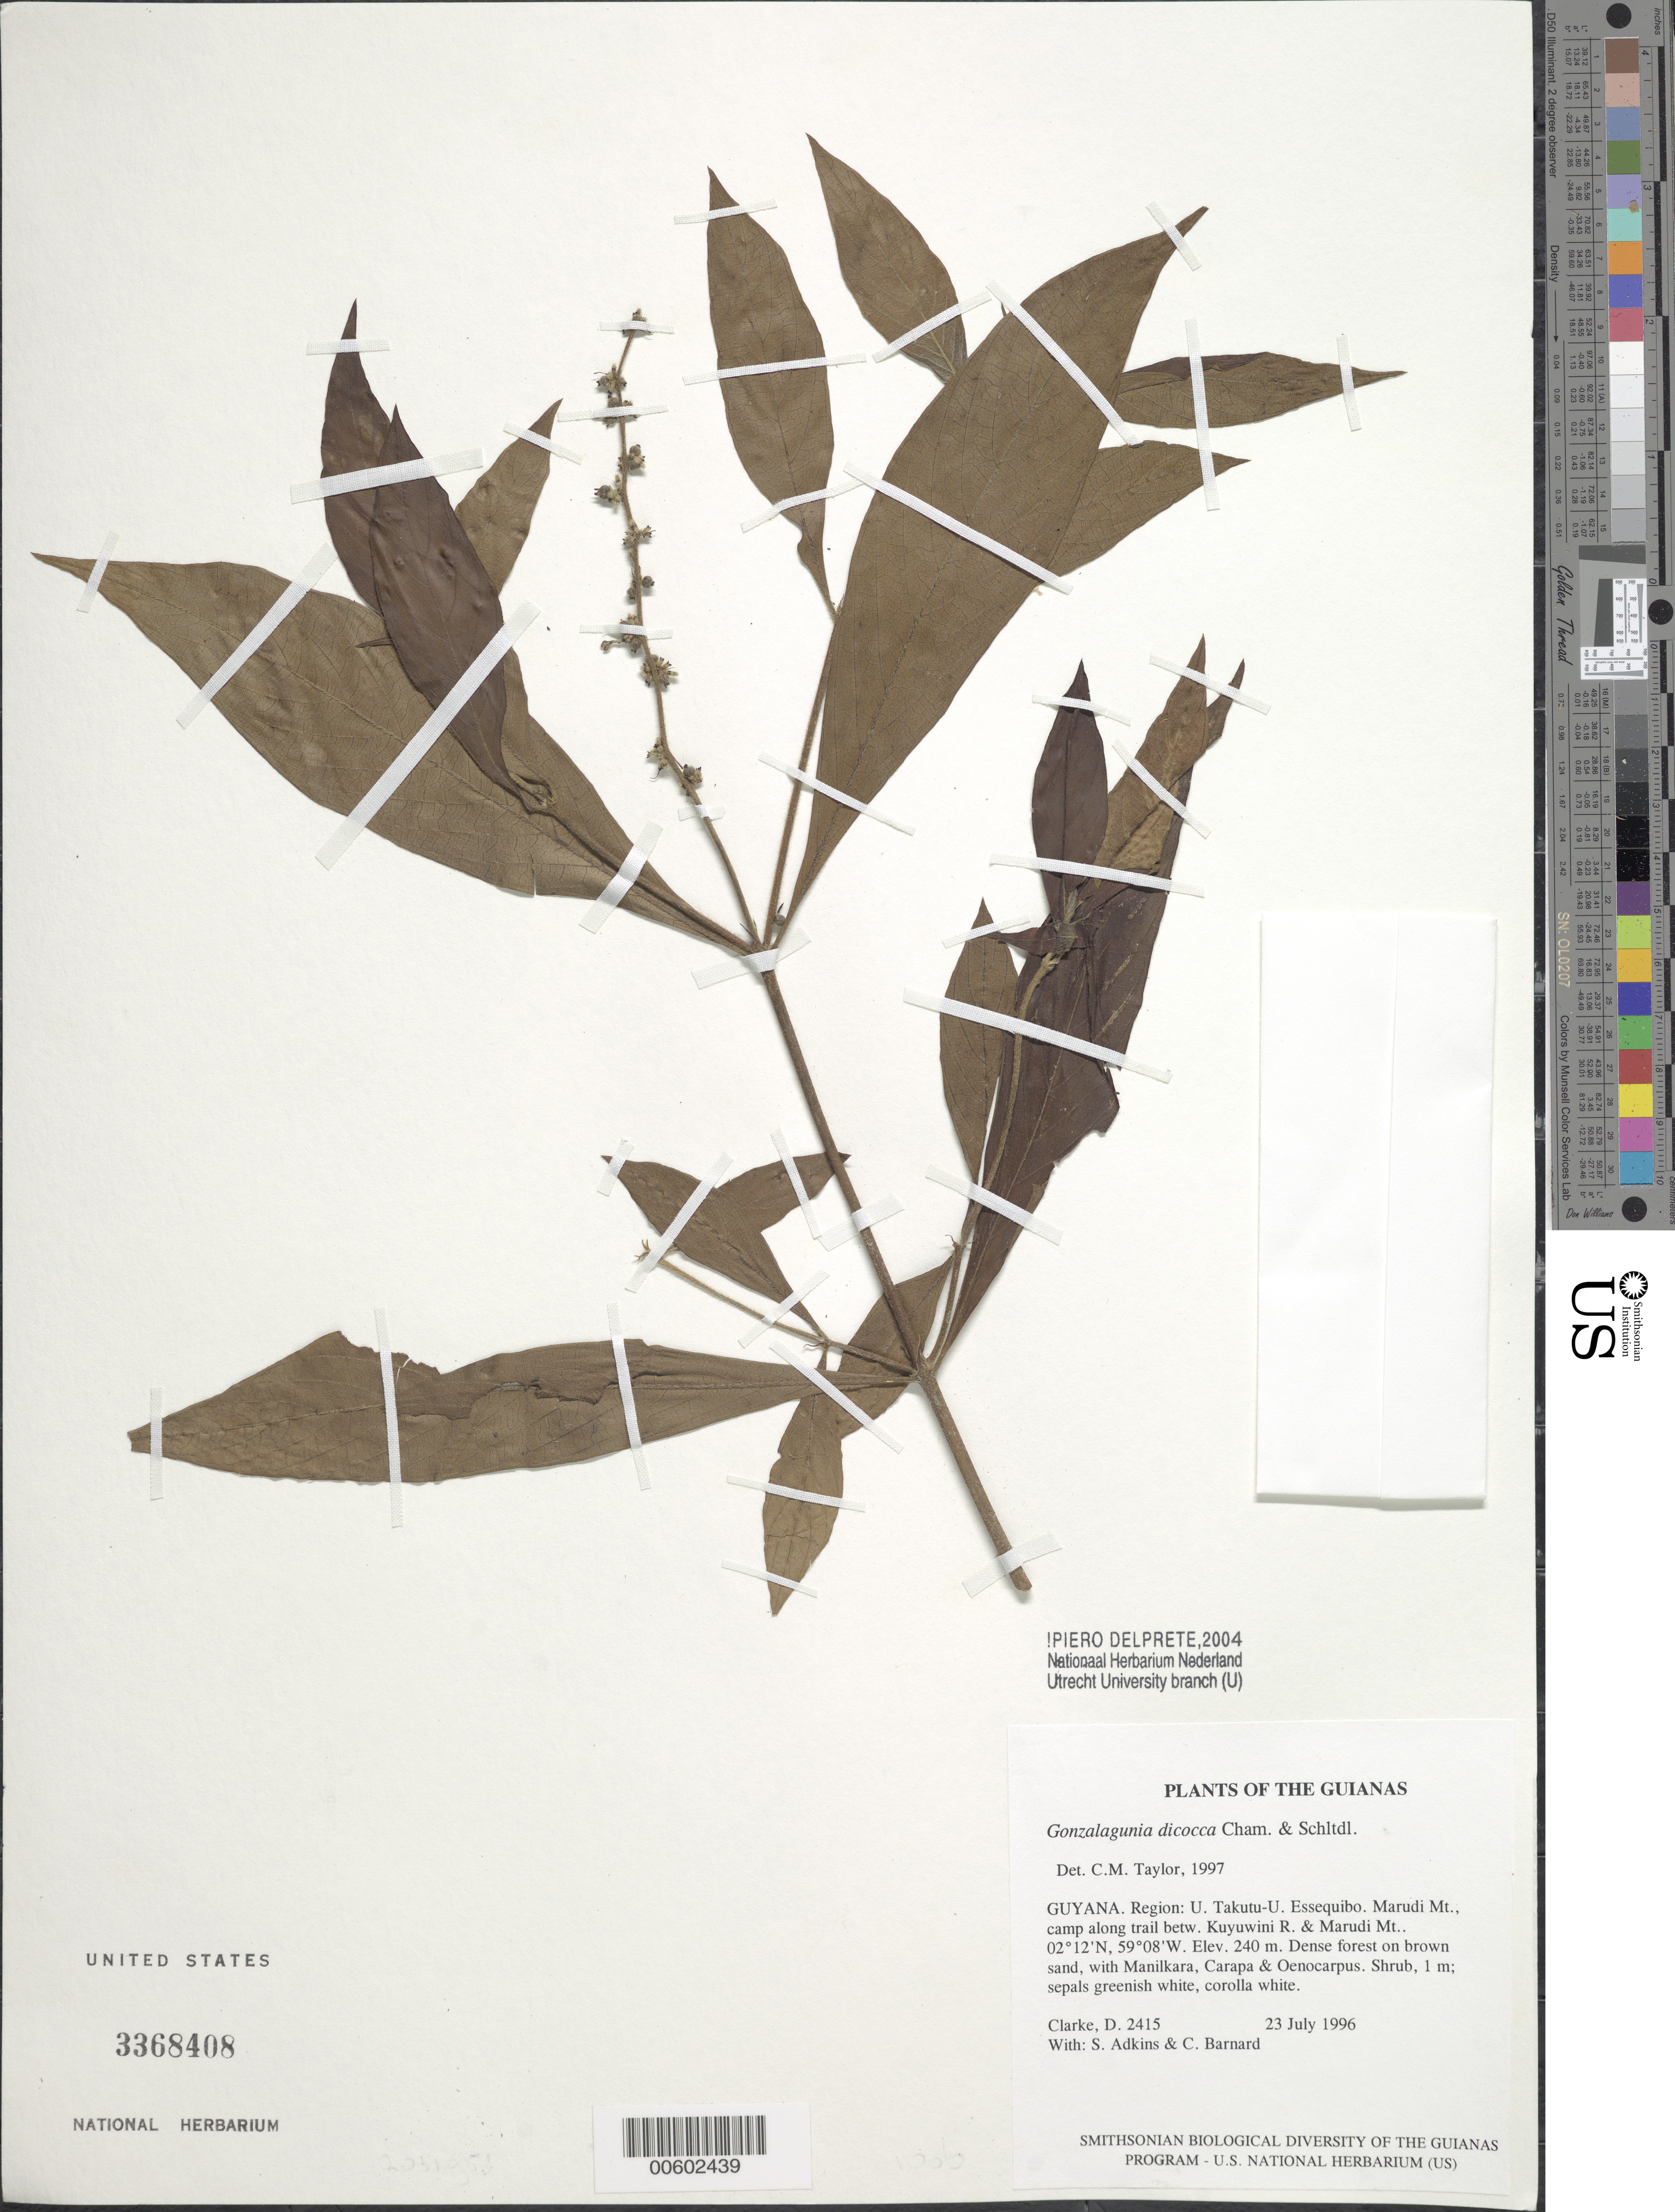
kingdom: Plantae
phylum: Tracheophyta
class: Magnoliopsida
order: Gentianales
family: Rubiaceae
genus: Gonzalagunia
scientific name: Gonzalagunia dicocca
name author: Cham. & Schltdl.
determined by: Taylor, Charlotte M.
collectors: H. D. Clarke, S. Adkins & C. Bernard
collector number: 2415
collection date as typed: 23 July 1996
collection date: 1996-07-23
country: Guyana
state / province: U. Takutu-U. Essequibo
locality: Marudi Mt., camp along trail betw. Kuyuwini R. & Marudi Mt.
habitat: Dense forest on brown sand, with Manilkara, Carapa & Oenocarpus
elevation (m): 240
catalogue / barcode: US 3368408